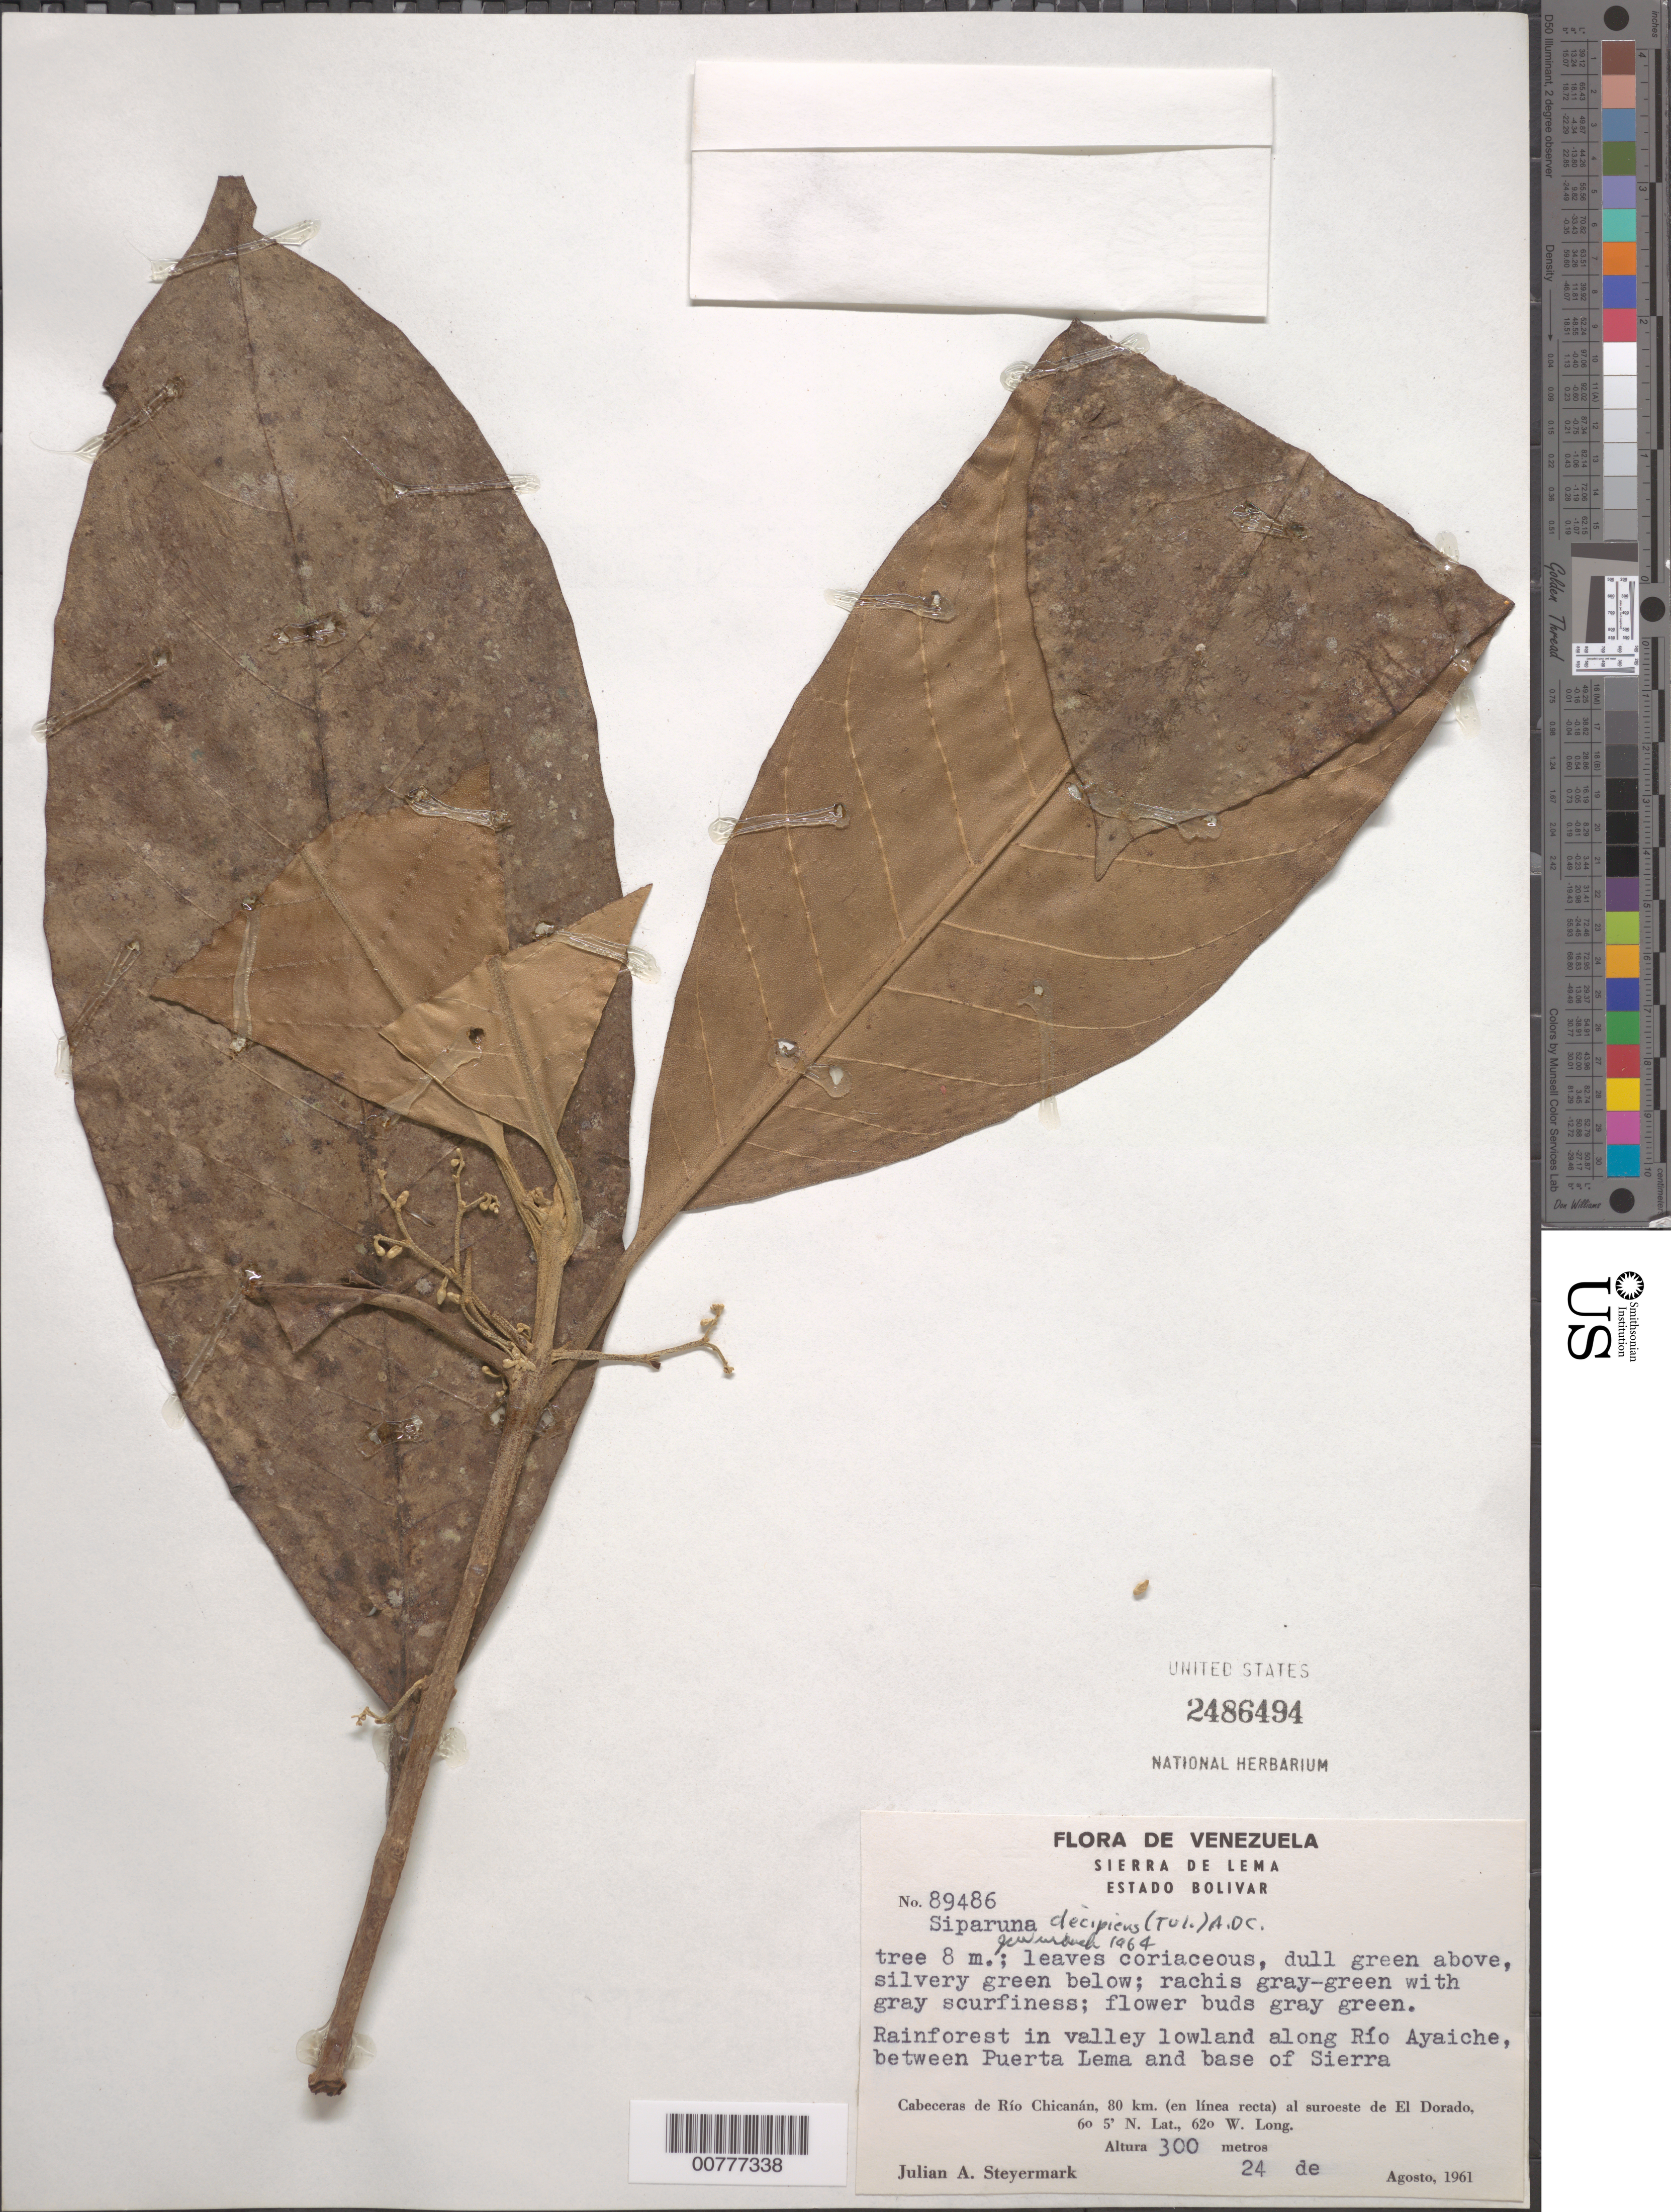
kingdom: Plantae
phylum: Tracheophyta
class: Magnoliopsida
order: Laurales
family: Siparunaceae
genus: Siparuna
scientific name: Siparuna decipiens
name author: (Tul.) A. DC.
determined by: Wurdack, John J., (US), US (UNITED STATES)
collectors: J. Steyermark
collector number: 89486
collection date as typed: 24-Aug-61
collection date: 1961-08-24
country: Venezuela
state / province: Bolívar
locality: Sierra de Lema, Cabaceras de Río Chicanan, 80 km in straight line to SW of El Dorado, between Río Chicanan and Río Ayaiche, between Puerta Lema and base of Sierra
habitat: Rainforest in valley lowland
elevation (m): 300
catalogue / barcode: US 2486494